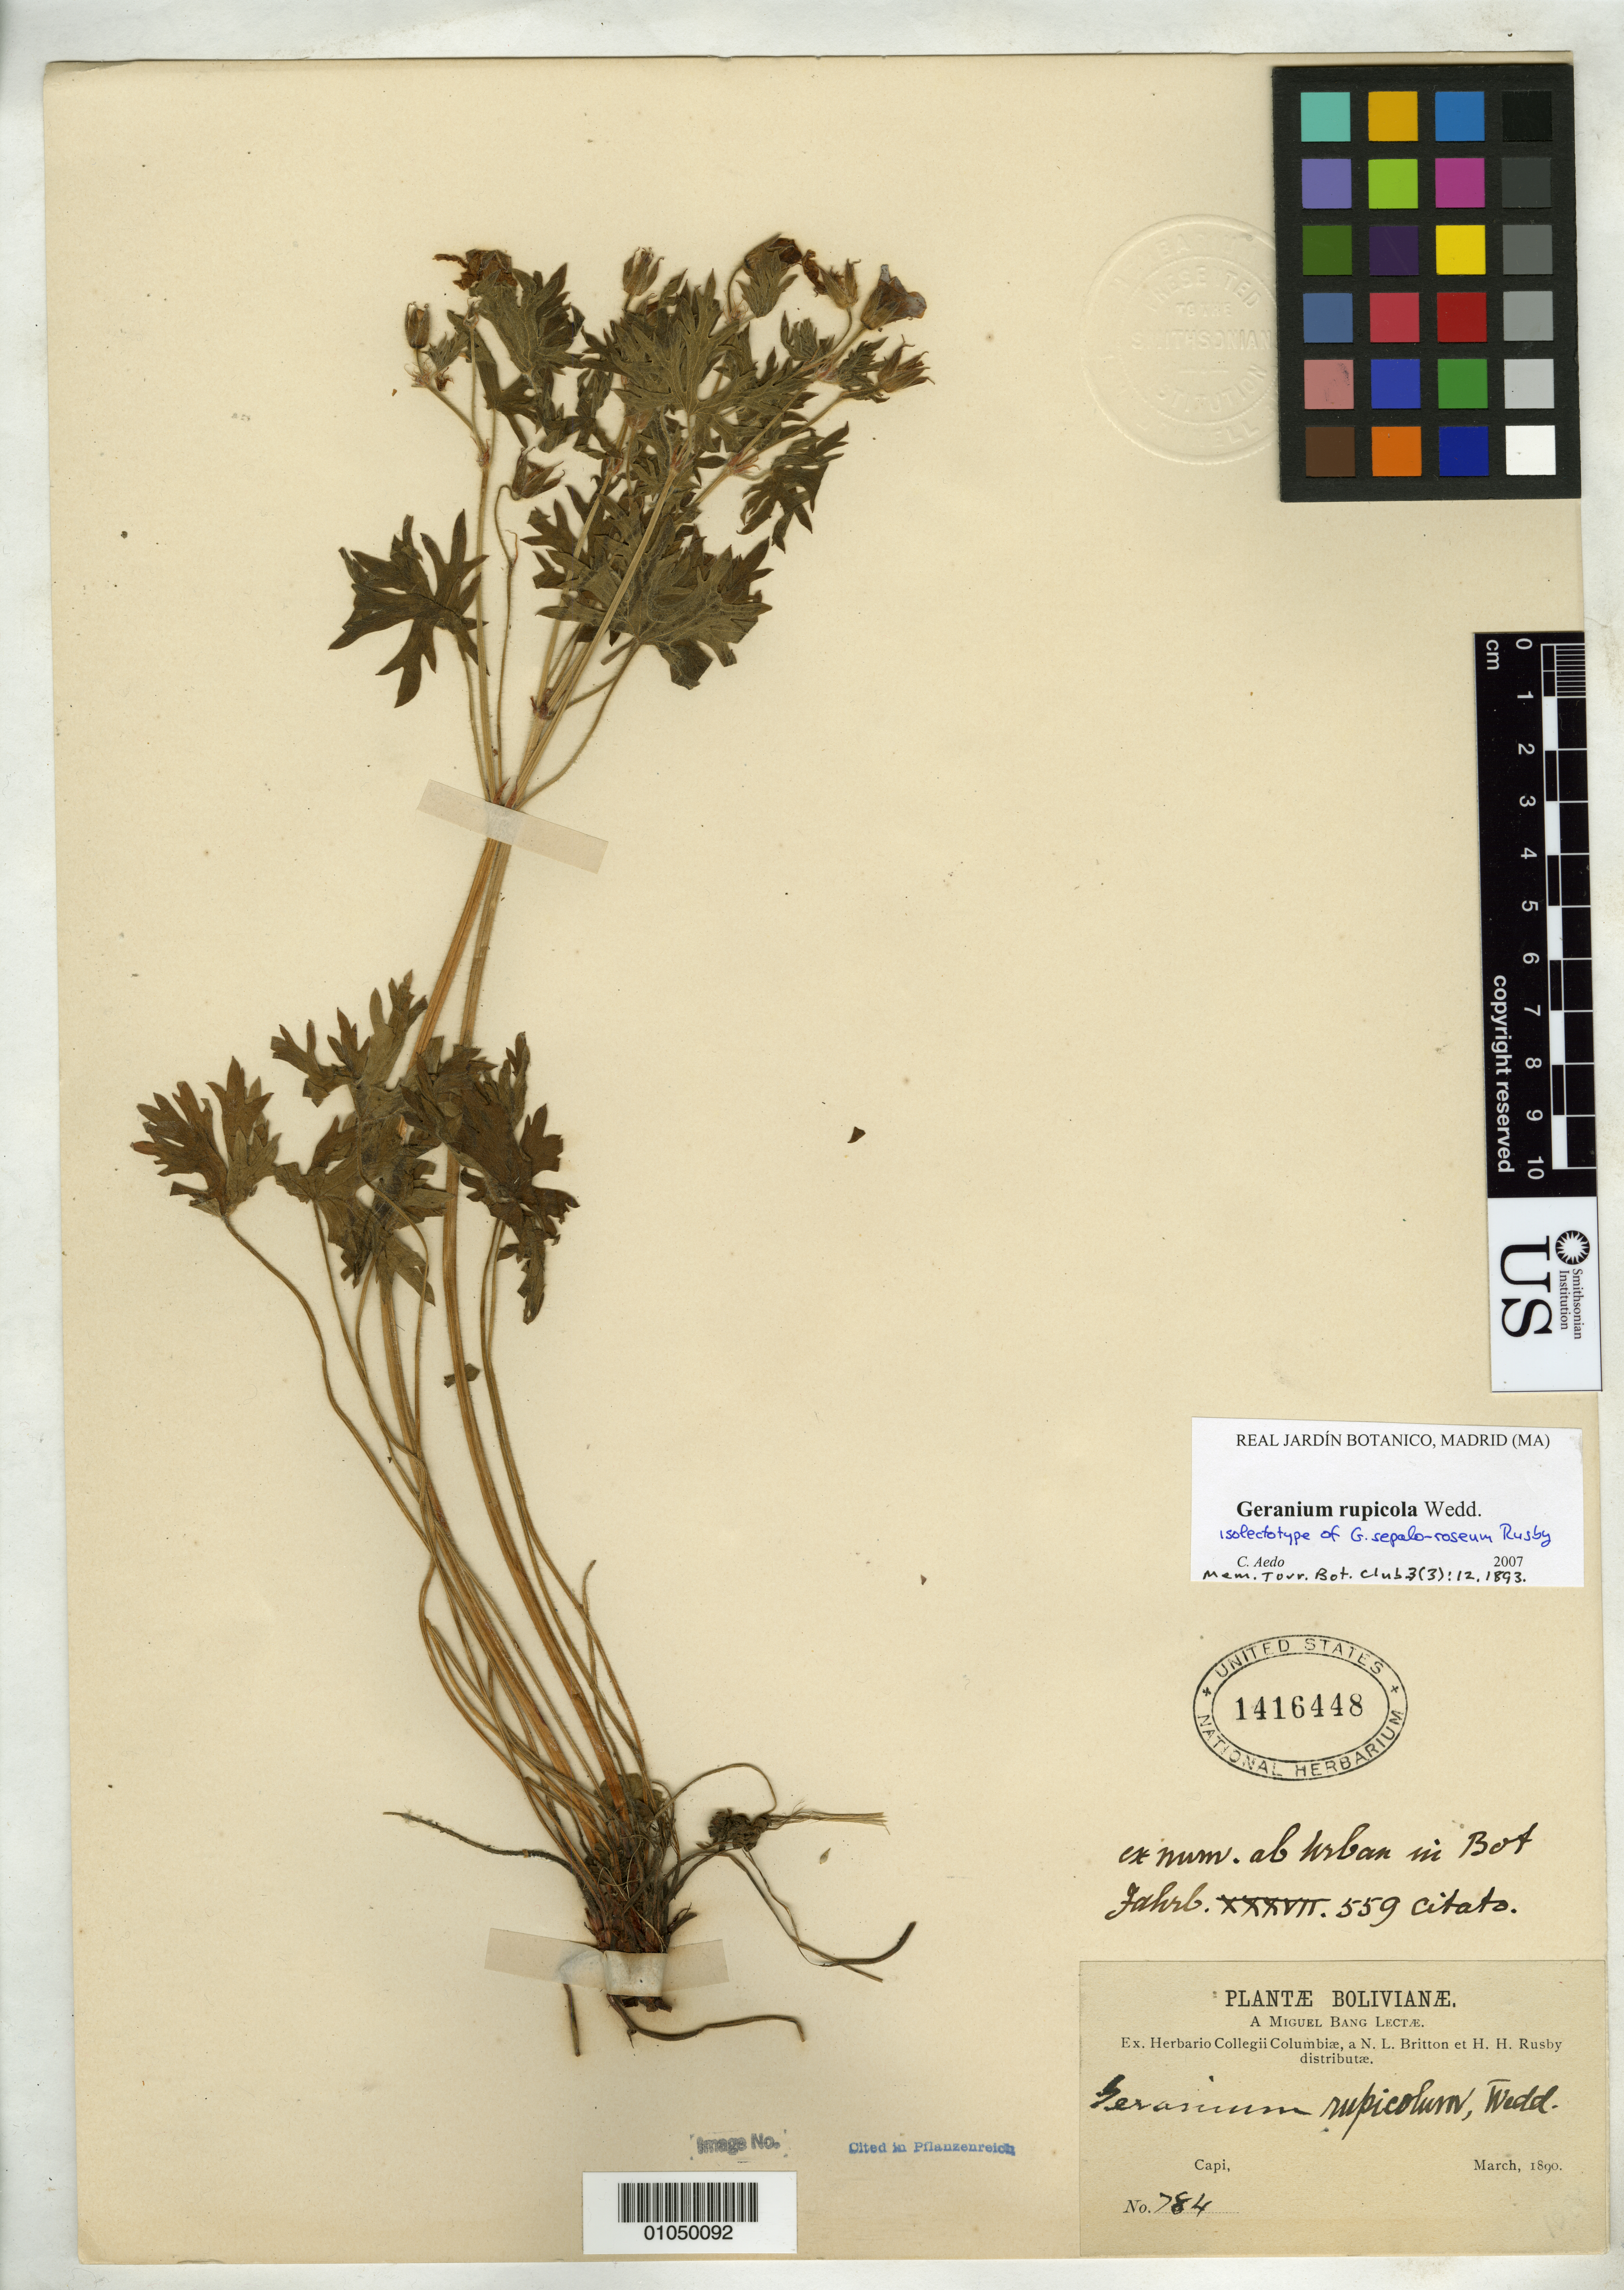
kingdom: Plantae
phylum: Tracheophyta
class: Magnoliopsida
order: Geraniales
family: Geraniaceae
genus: Geranium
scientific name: Geranium sepalo-roseum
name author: Rusby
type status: Type Collection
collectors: M. Bang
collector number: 784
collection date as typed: Mar 1890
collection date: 1890-03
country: Bolivia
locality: Capi.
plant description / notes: Annotated by C. Aedo (2007) as "isolectotype", apparently ined. (as of Aug. 2011).; Specimen ex John Donnell Smith herbarium.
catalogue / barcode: US 1416448